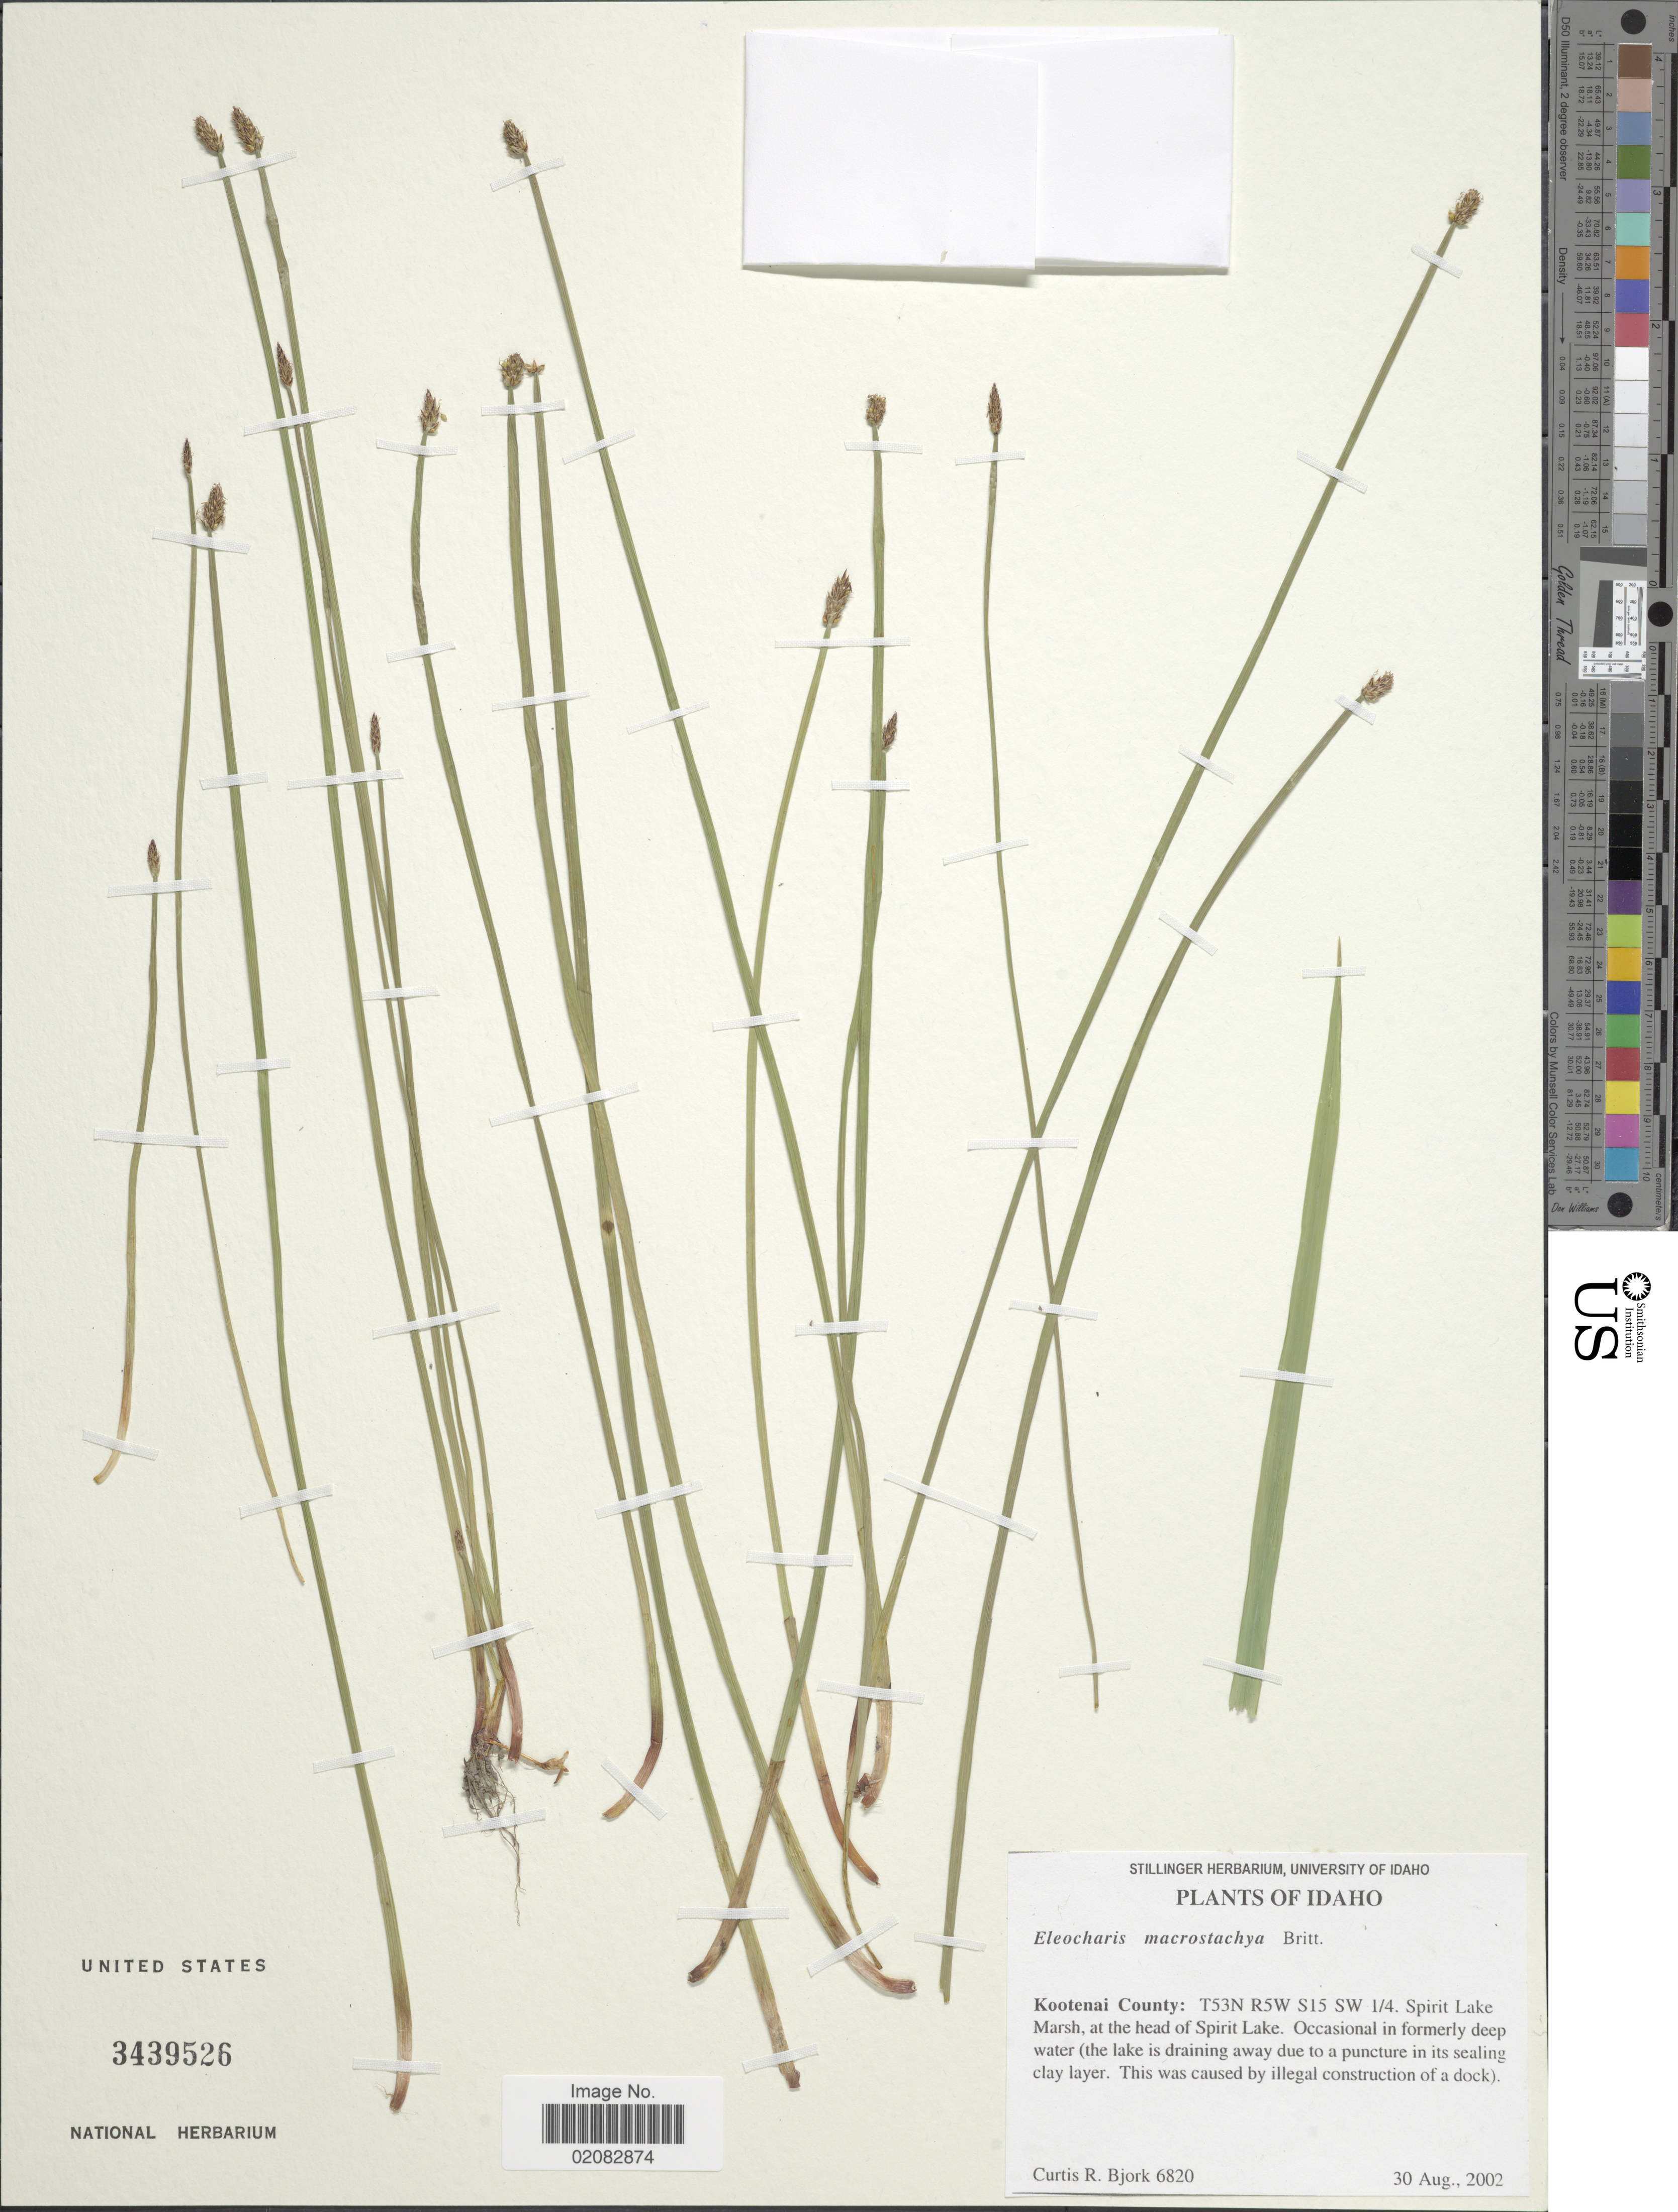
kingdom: Plantae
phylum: Tracheophyta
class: Liliopsida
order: Poales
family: Cyperaceae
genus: Eleocharis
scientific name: Eleocharis macrostachya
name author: Britton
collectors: C. Bjork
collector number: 6820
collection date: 2002-08-30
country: United States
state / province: Idaho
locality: Kootenai County: T53N R5W S15 SW 1/4. Spirit Lake Marsh, at the head of Spirit Lake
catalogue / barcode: US 3439526